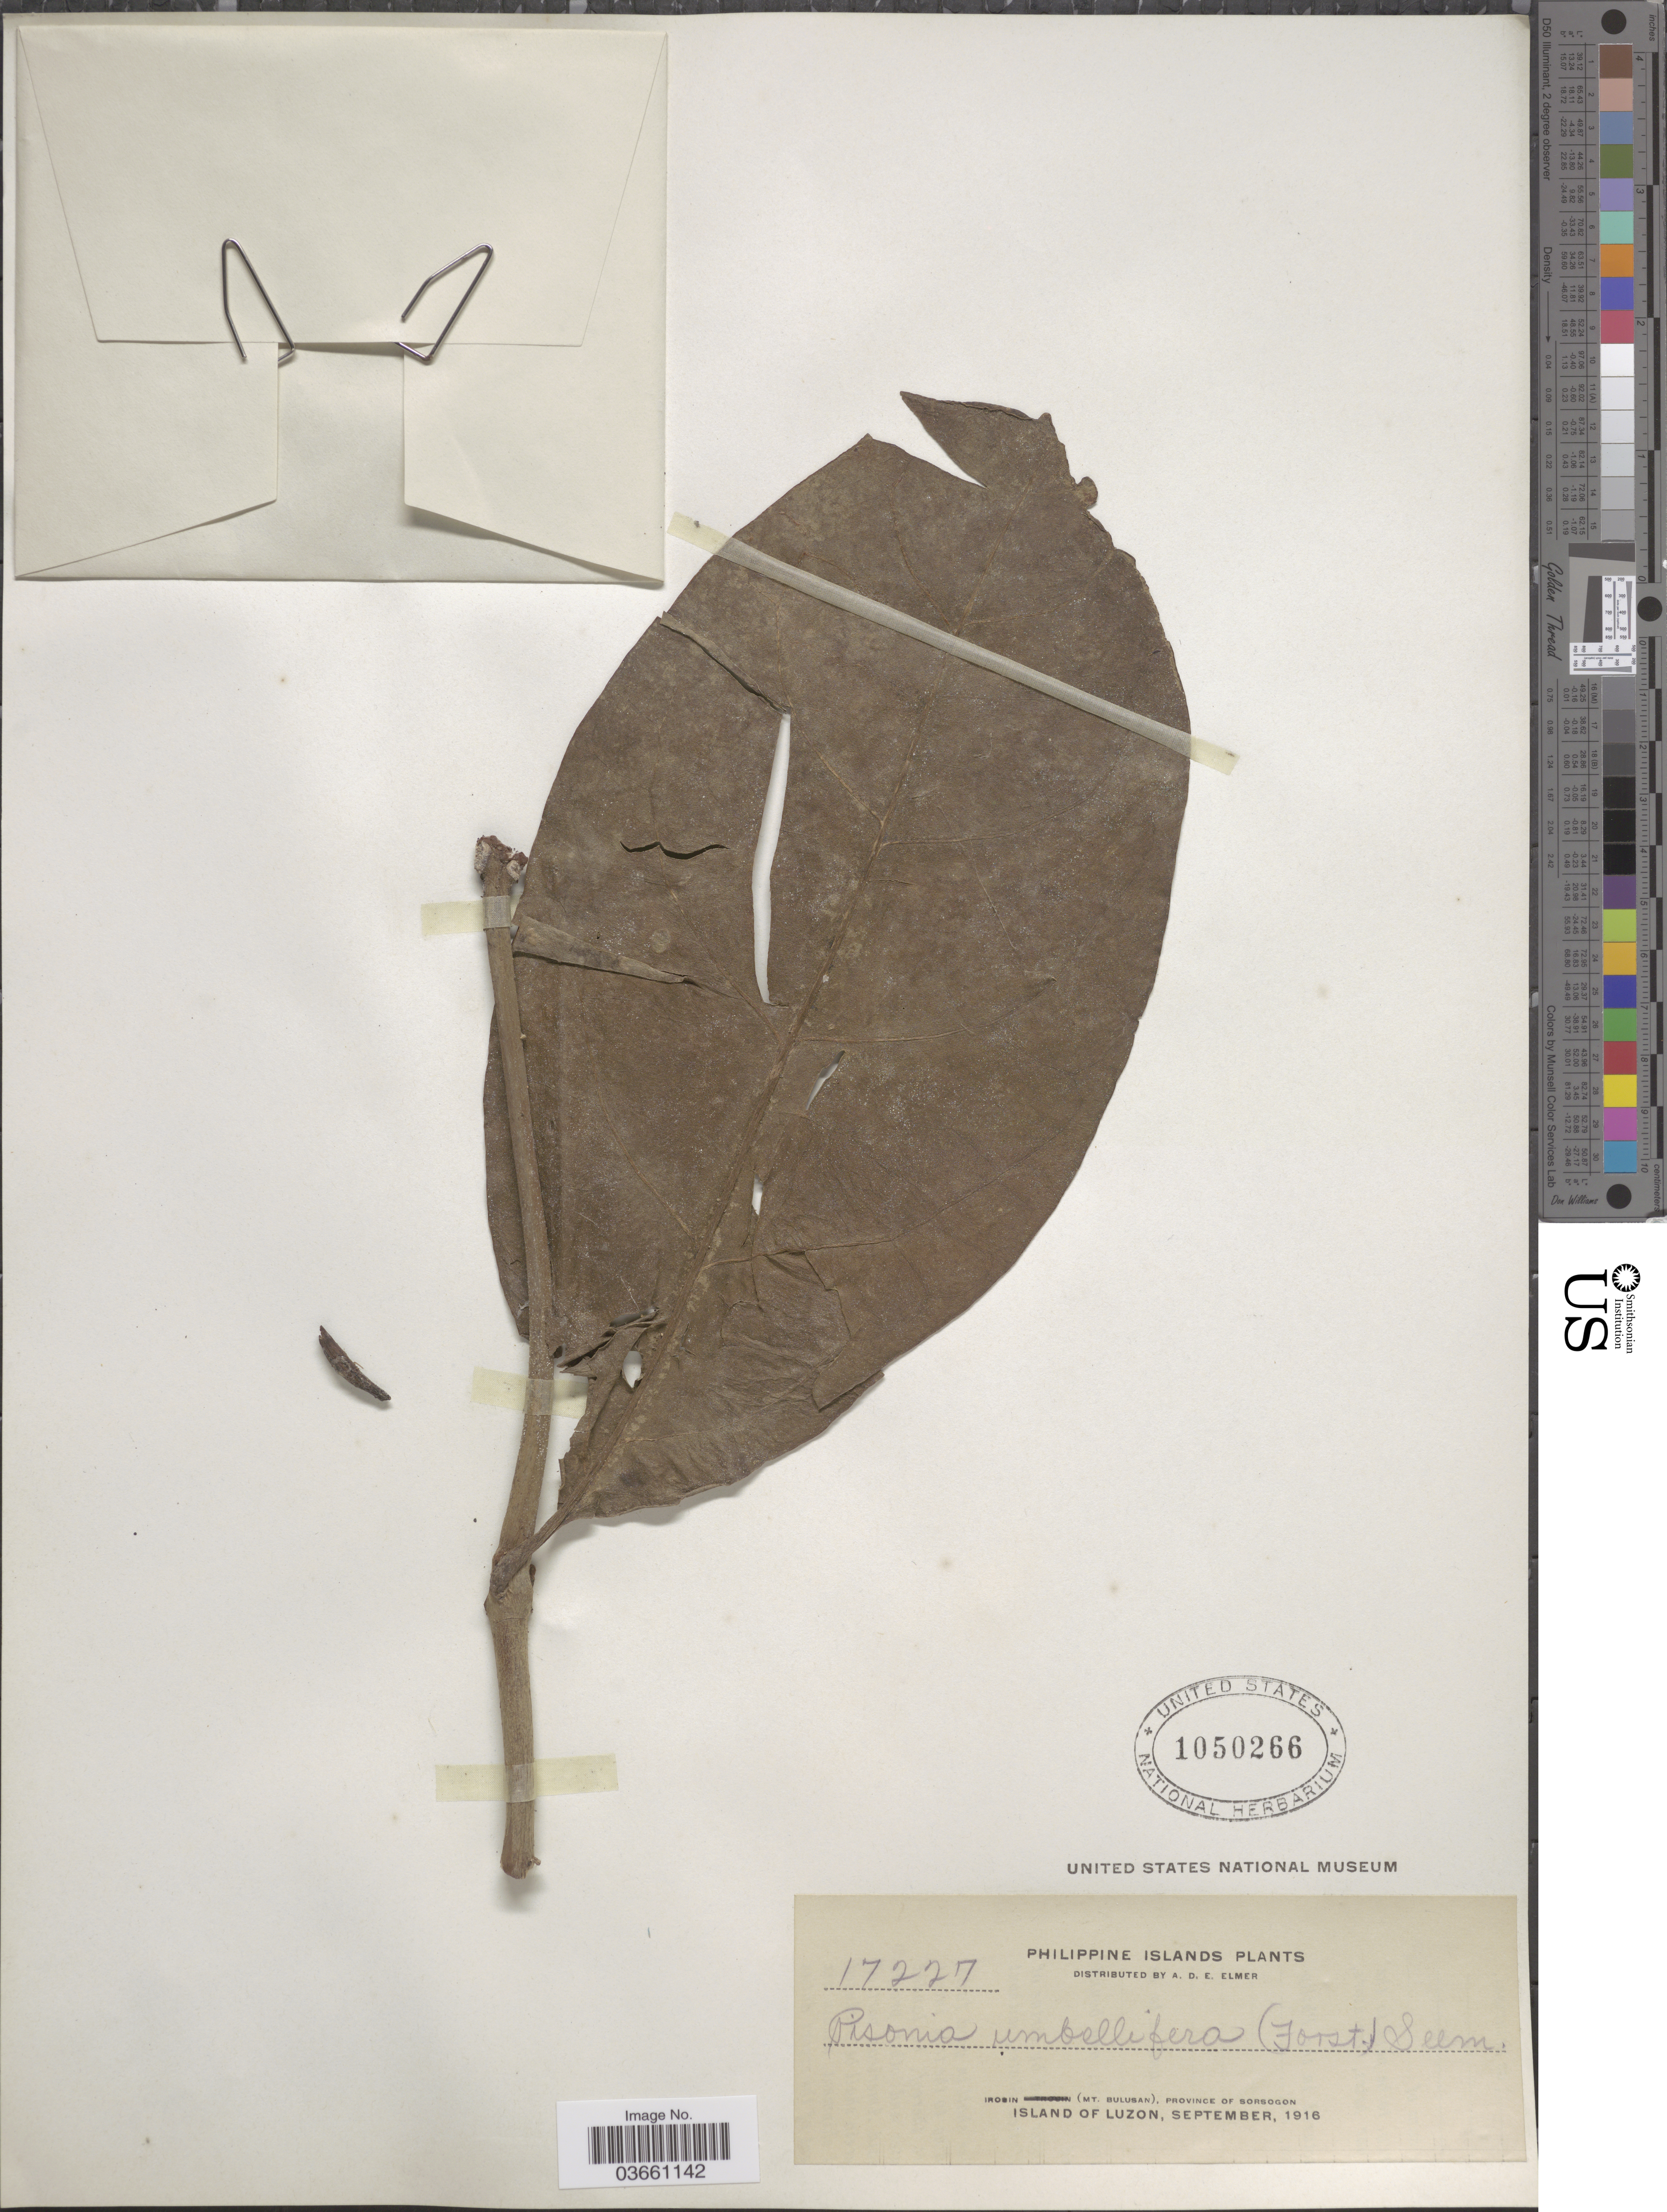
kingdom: Plantae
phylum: Tracheophyta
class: Magnoliopsida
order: Caryophyllales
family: Nyctaginaceae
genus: Pisonia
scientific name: Pisonia umbellifera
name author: (J.R. Forst. & G. Forst.) Seem.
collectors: A. D. E. Elmer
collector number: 17227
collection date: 1916-09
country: Philippines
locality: Irosin (Mt. Bulusan), Province of Sorsogon. Island of Luzon.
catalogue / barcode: US 1050266